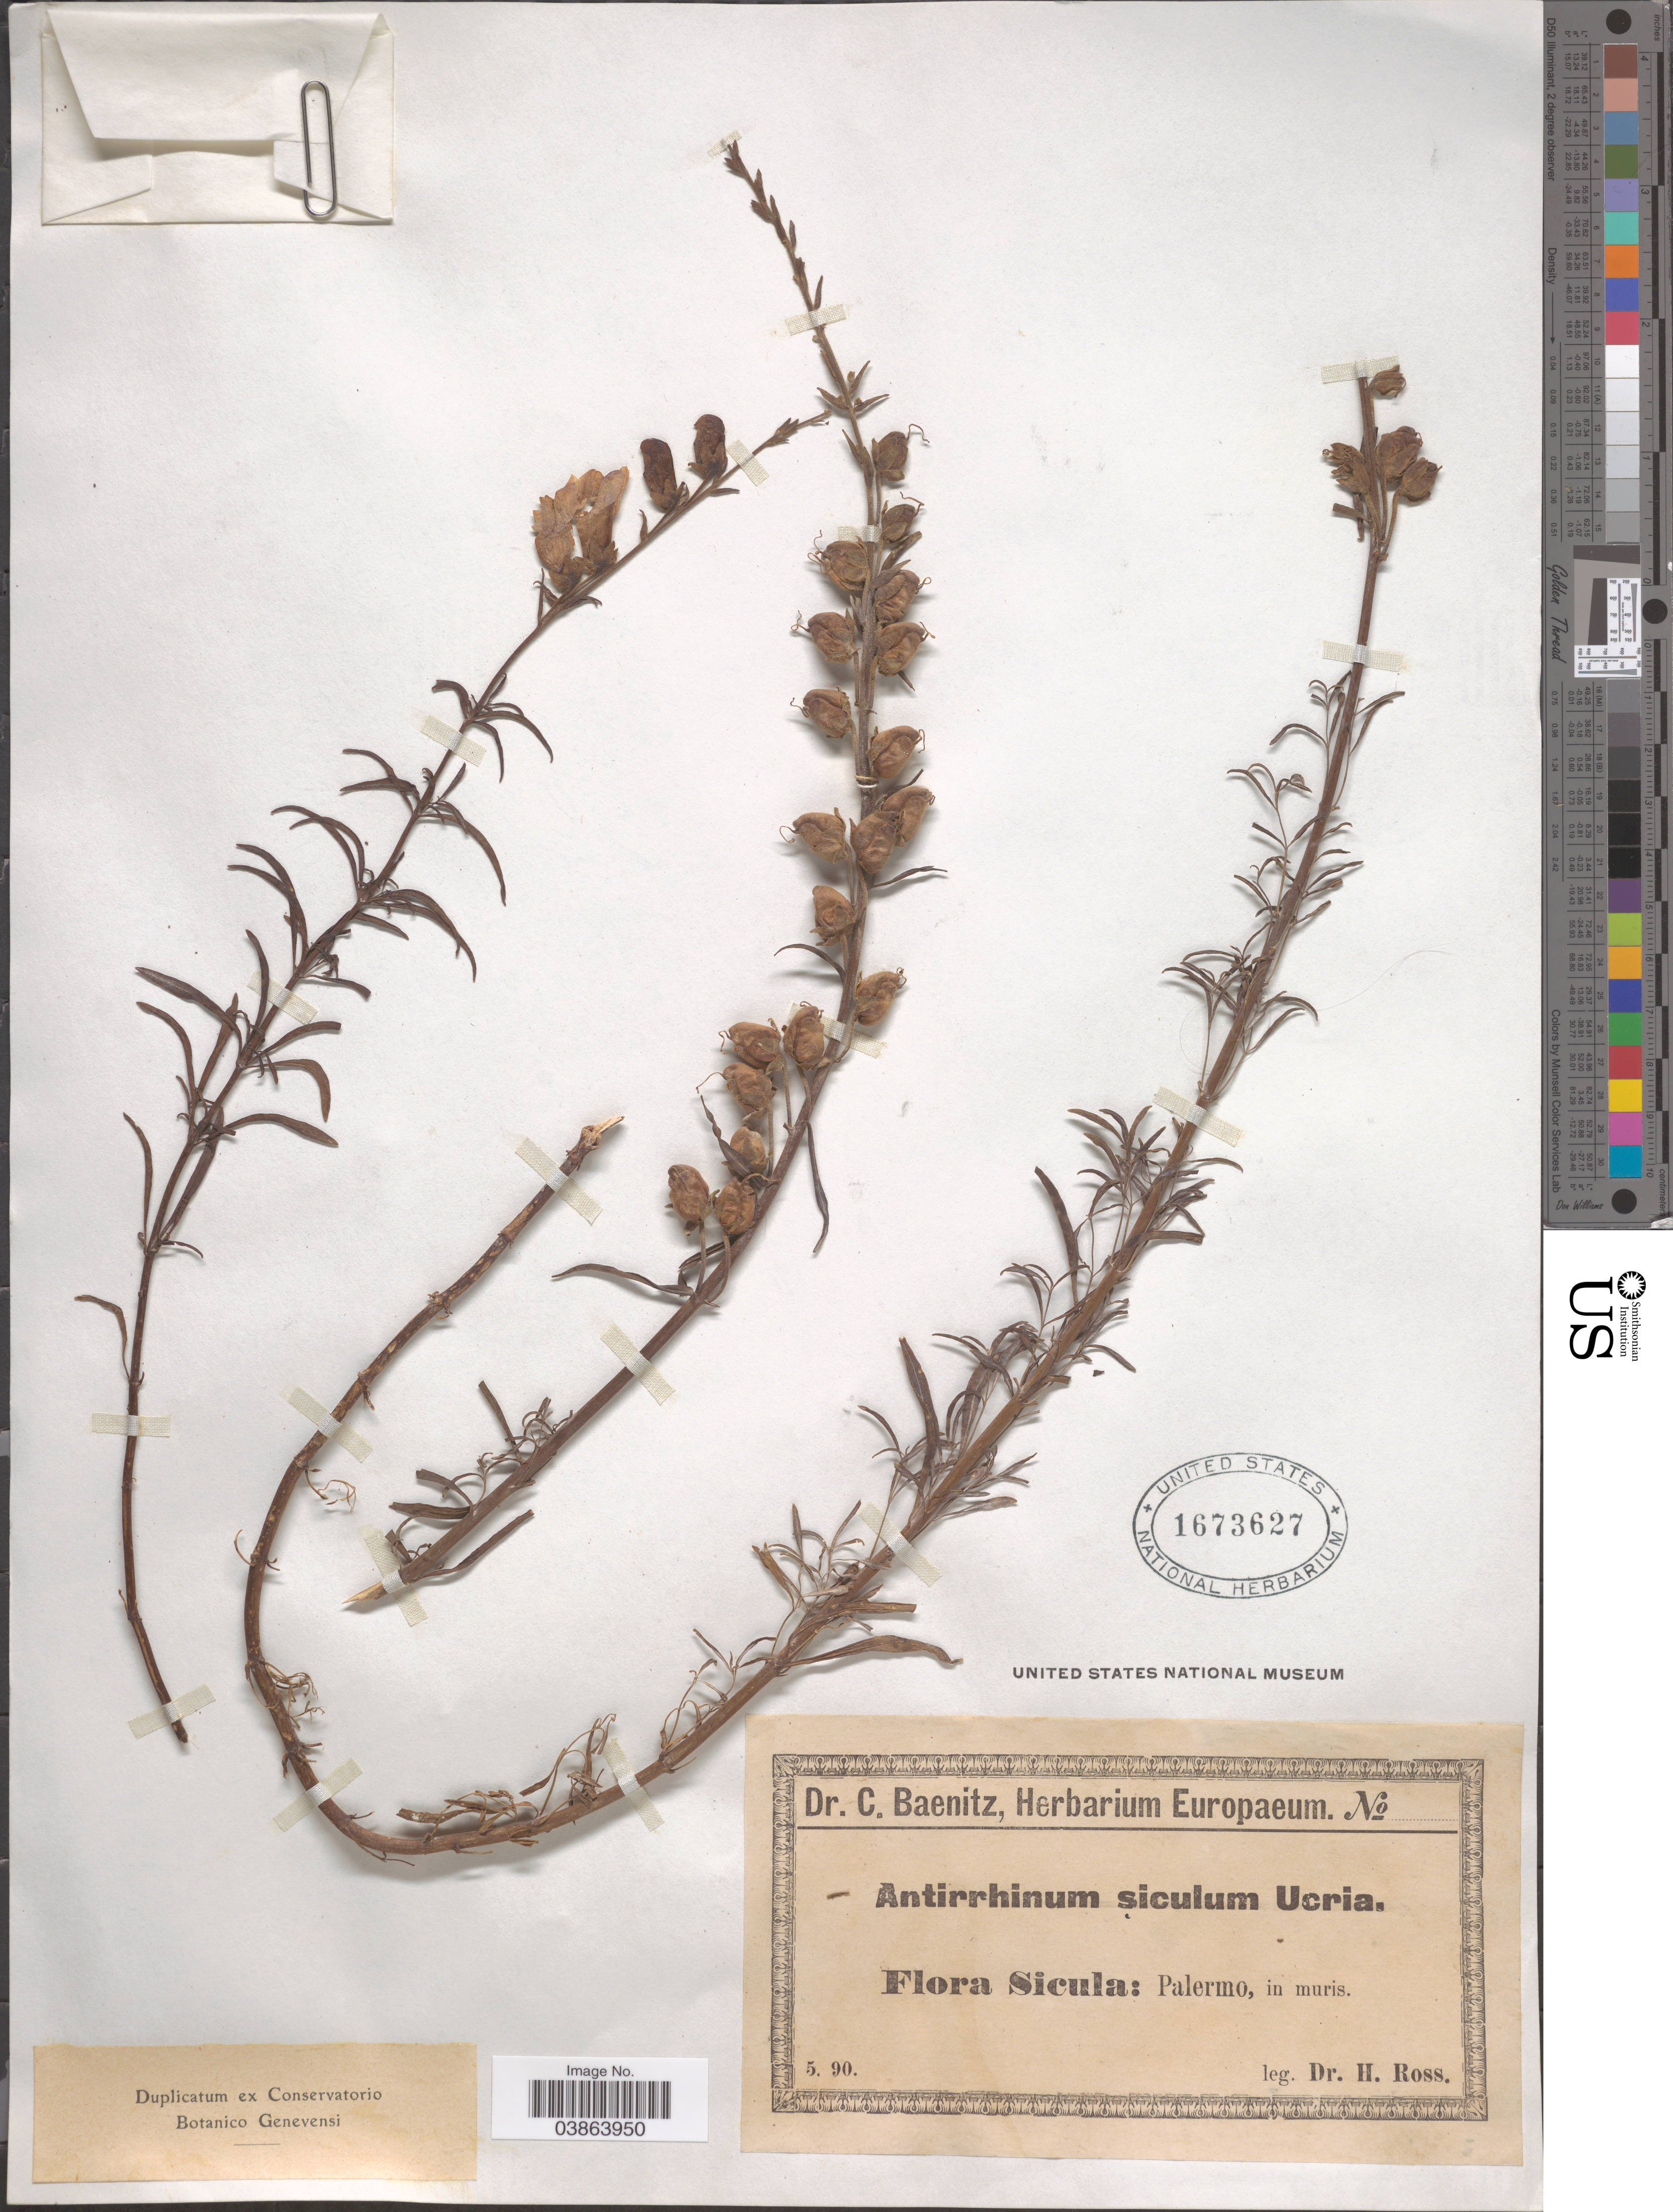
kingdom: Plantae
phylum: Tracheophyta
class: Magnoliopsida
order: Lamiales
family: Plantaginaceae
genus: Antirrhinum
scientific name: Antirrhinum siculum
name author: Mill.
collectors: H. Ross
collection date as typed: Transcribed d/m/y: /5/90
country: Italy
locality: Sicula. Palermo.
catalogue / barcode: US 1673627